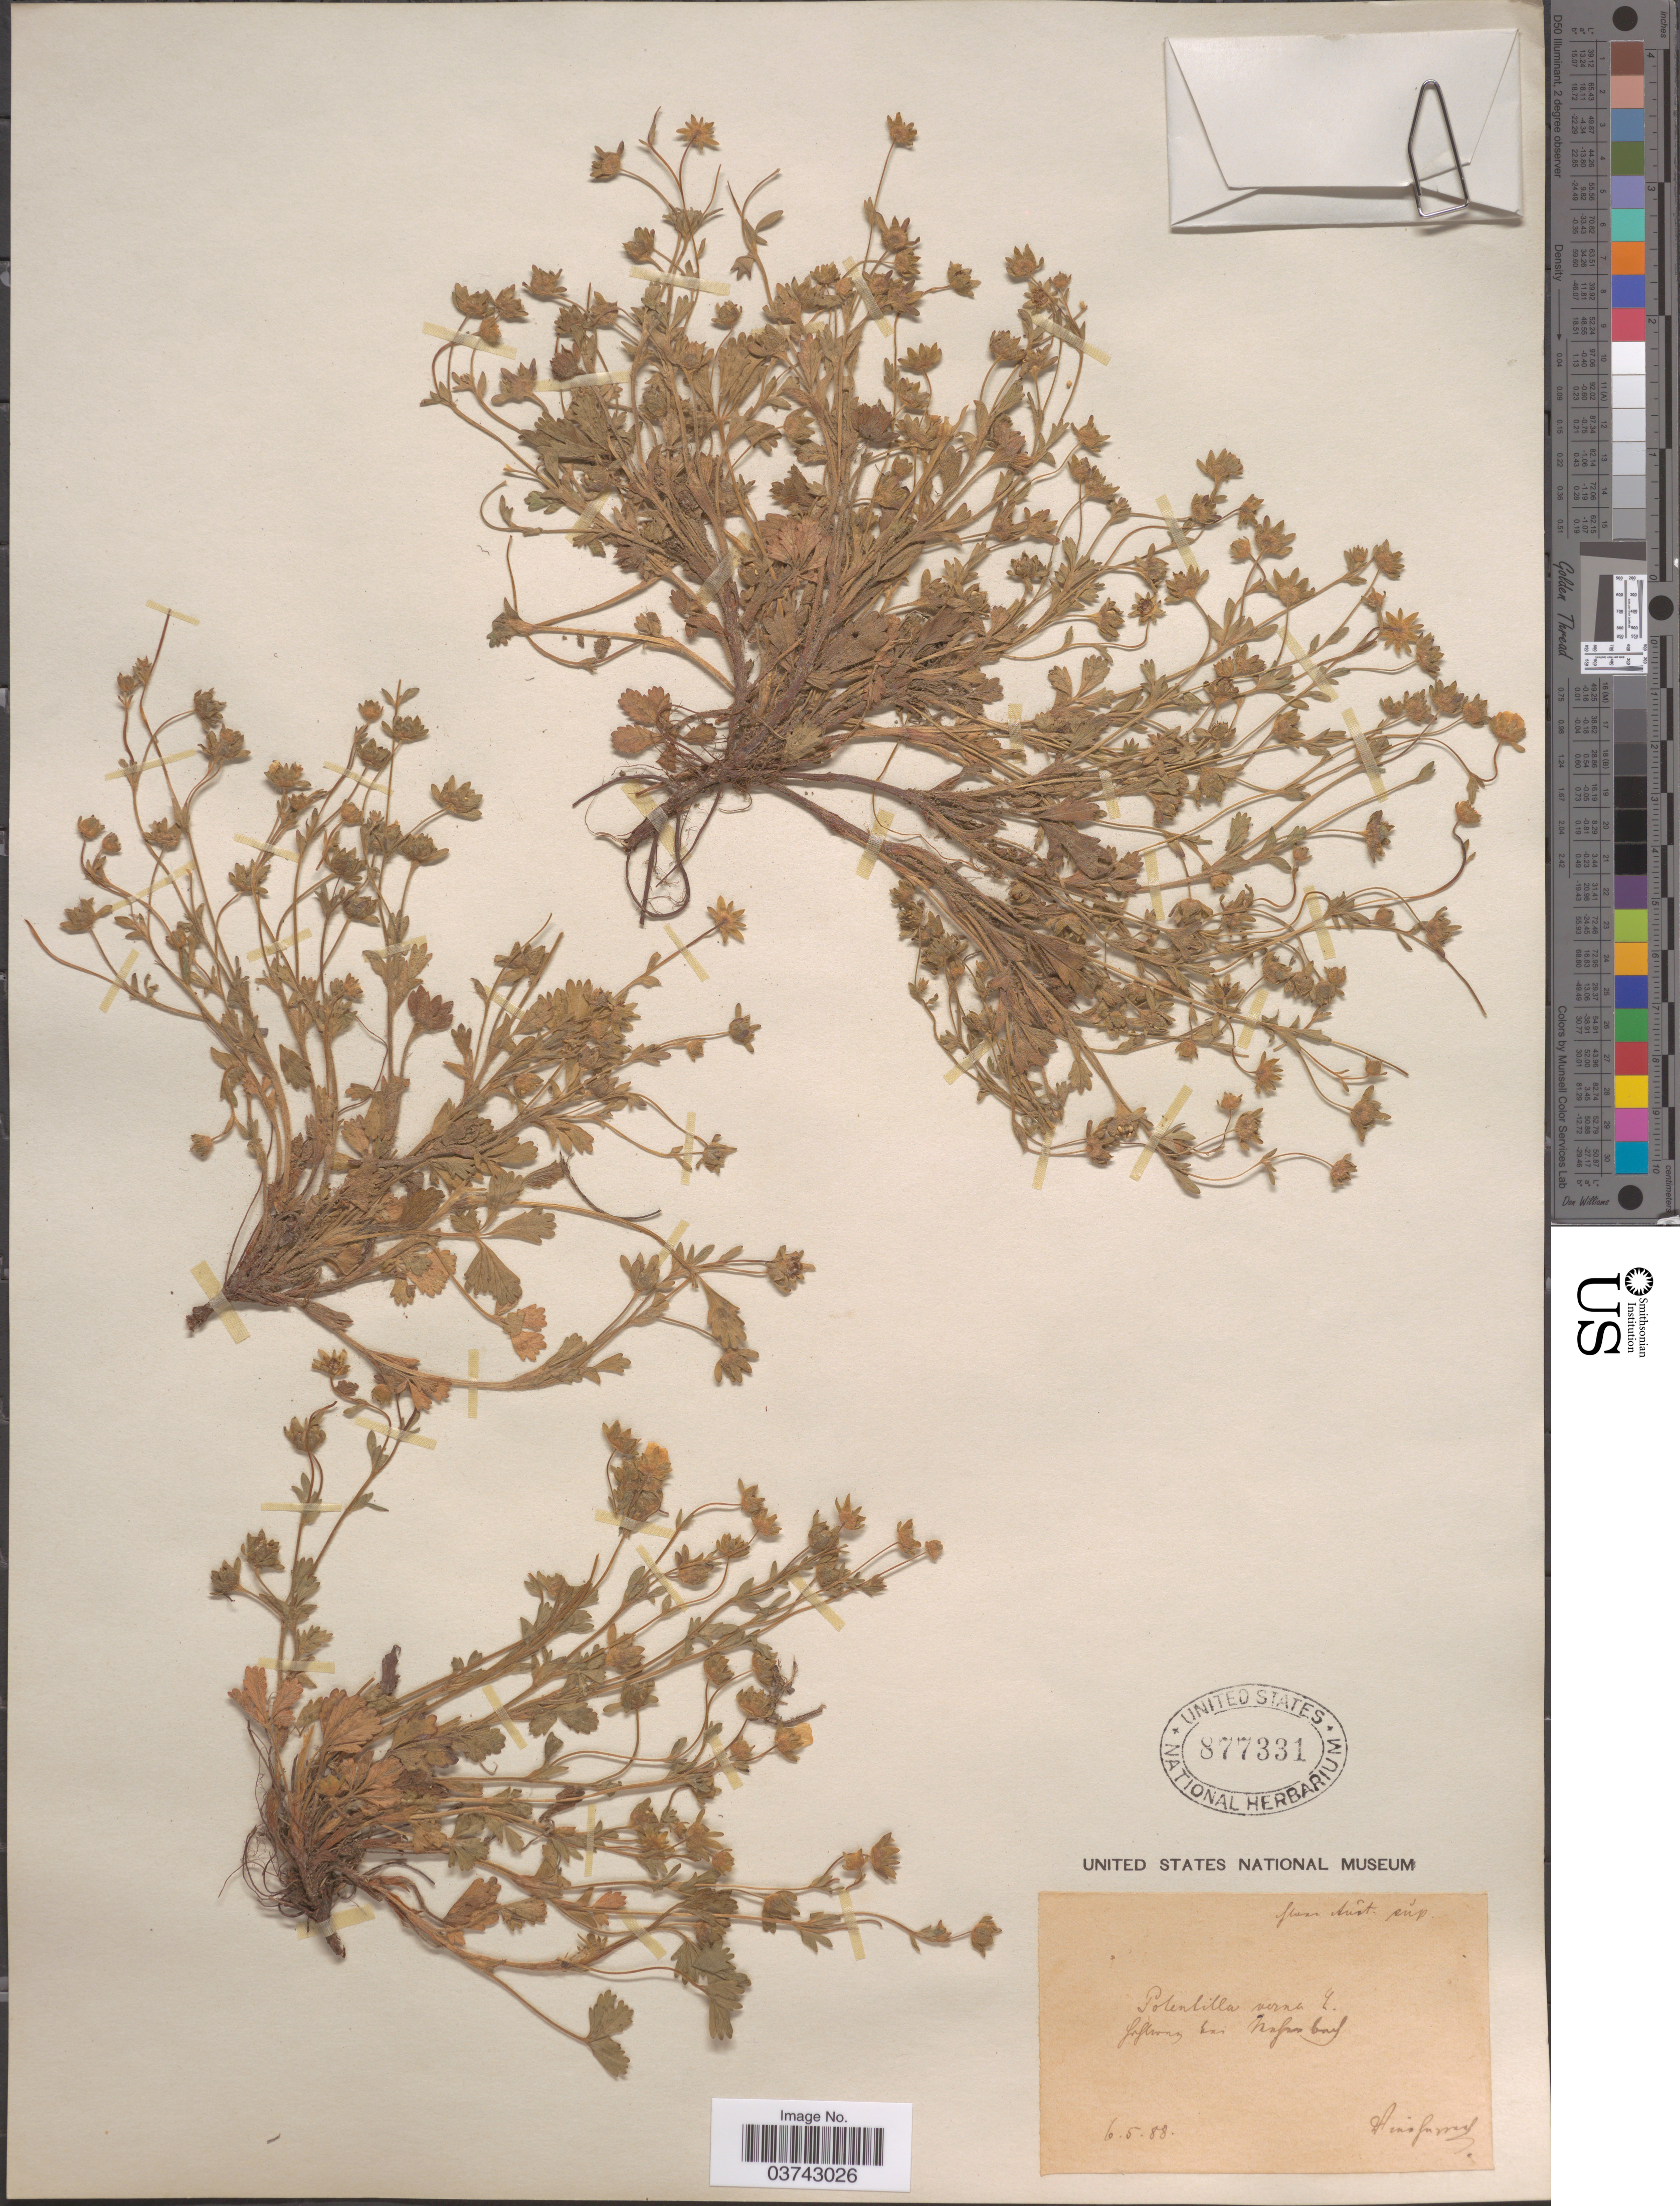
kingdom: Plantae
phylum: Tracheophyta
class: Magnoliopsida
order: Rosales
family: Rosaceae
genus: Potentilla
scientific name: Potentilla verna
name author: L.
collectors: F. Vierhapper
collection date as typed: Transcribed d/m/y: 6/5/88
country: Austria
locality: Flora Aust. sup. Hohlweg bei Mehrnbach.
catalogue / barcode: US 877331